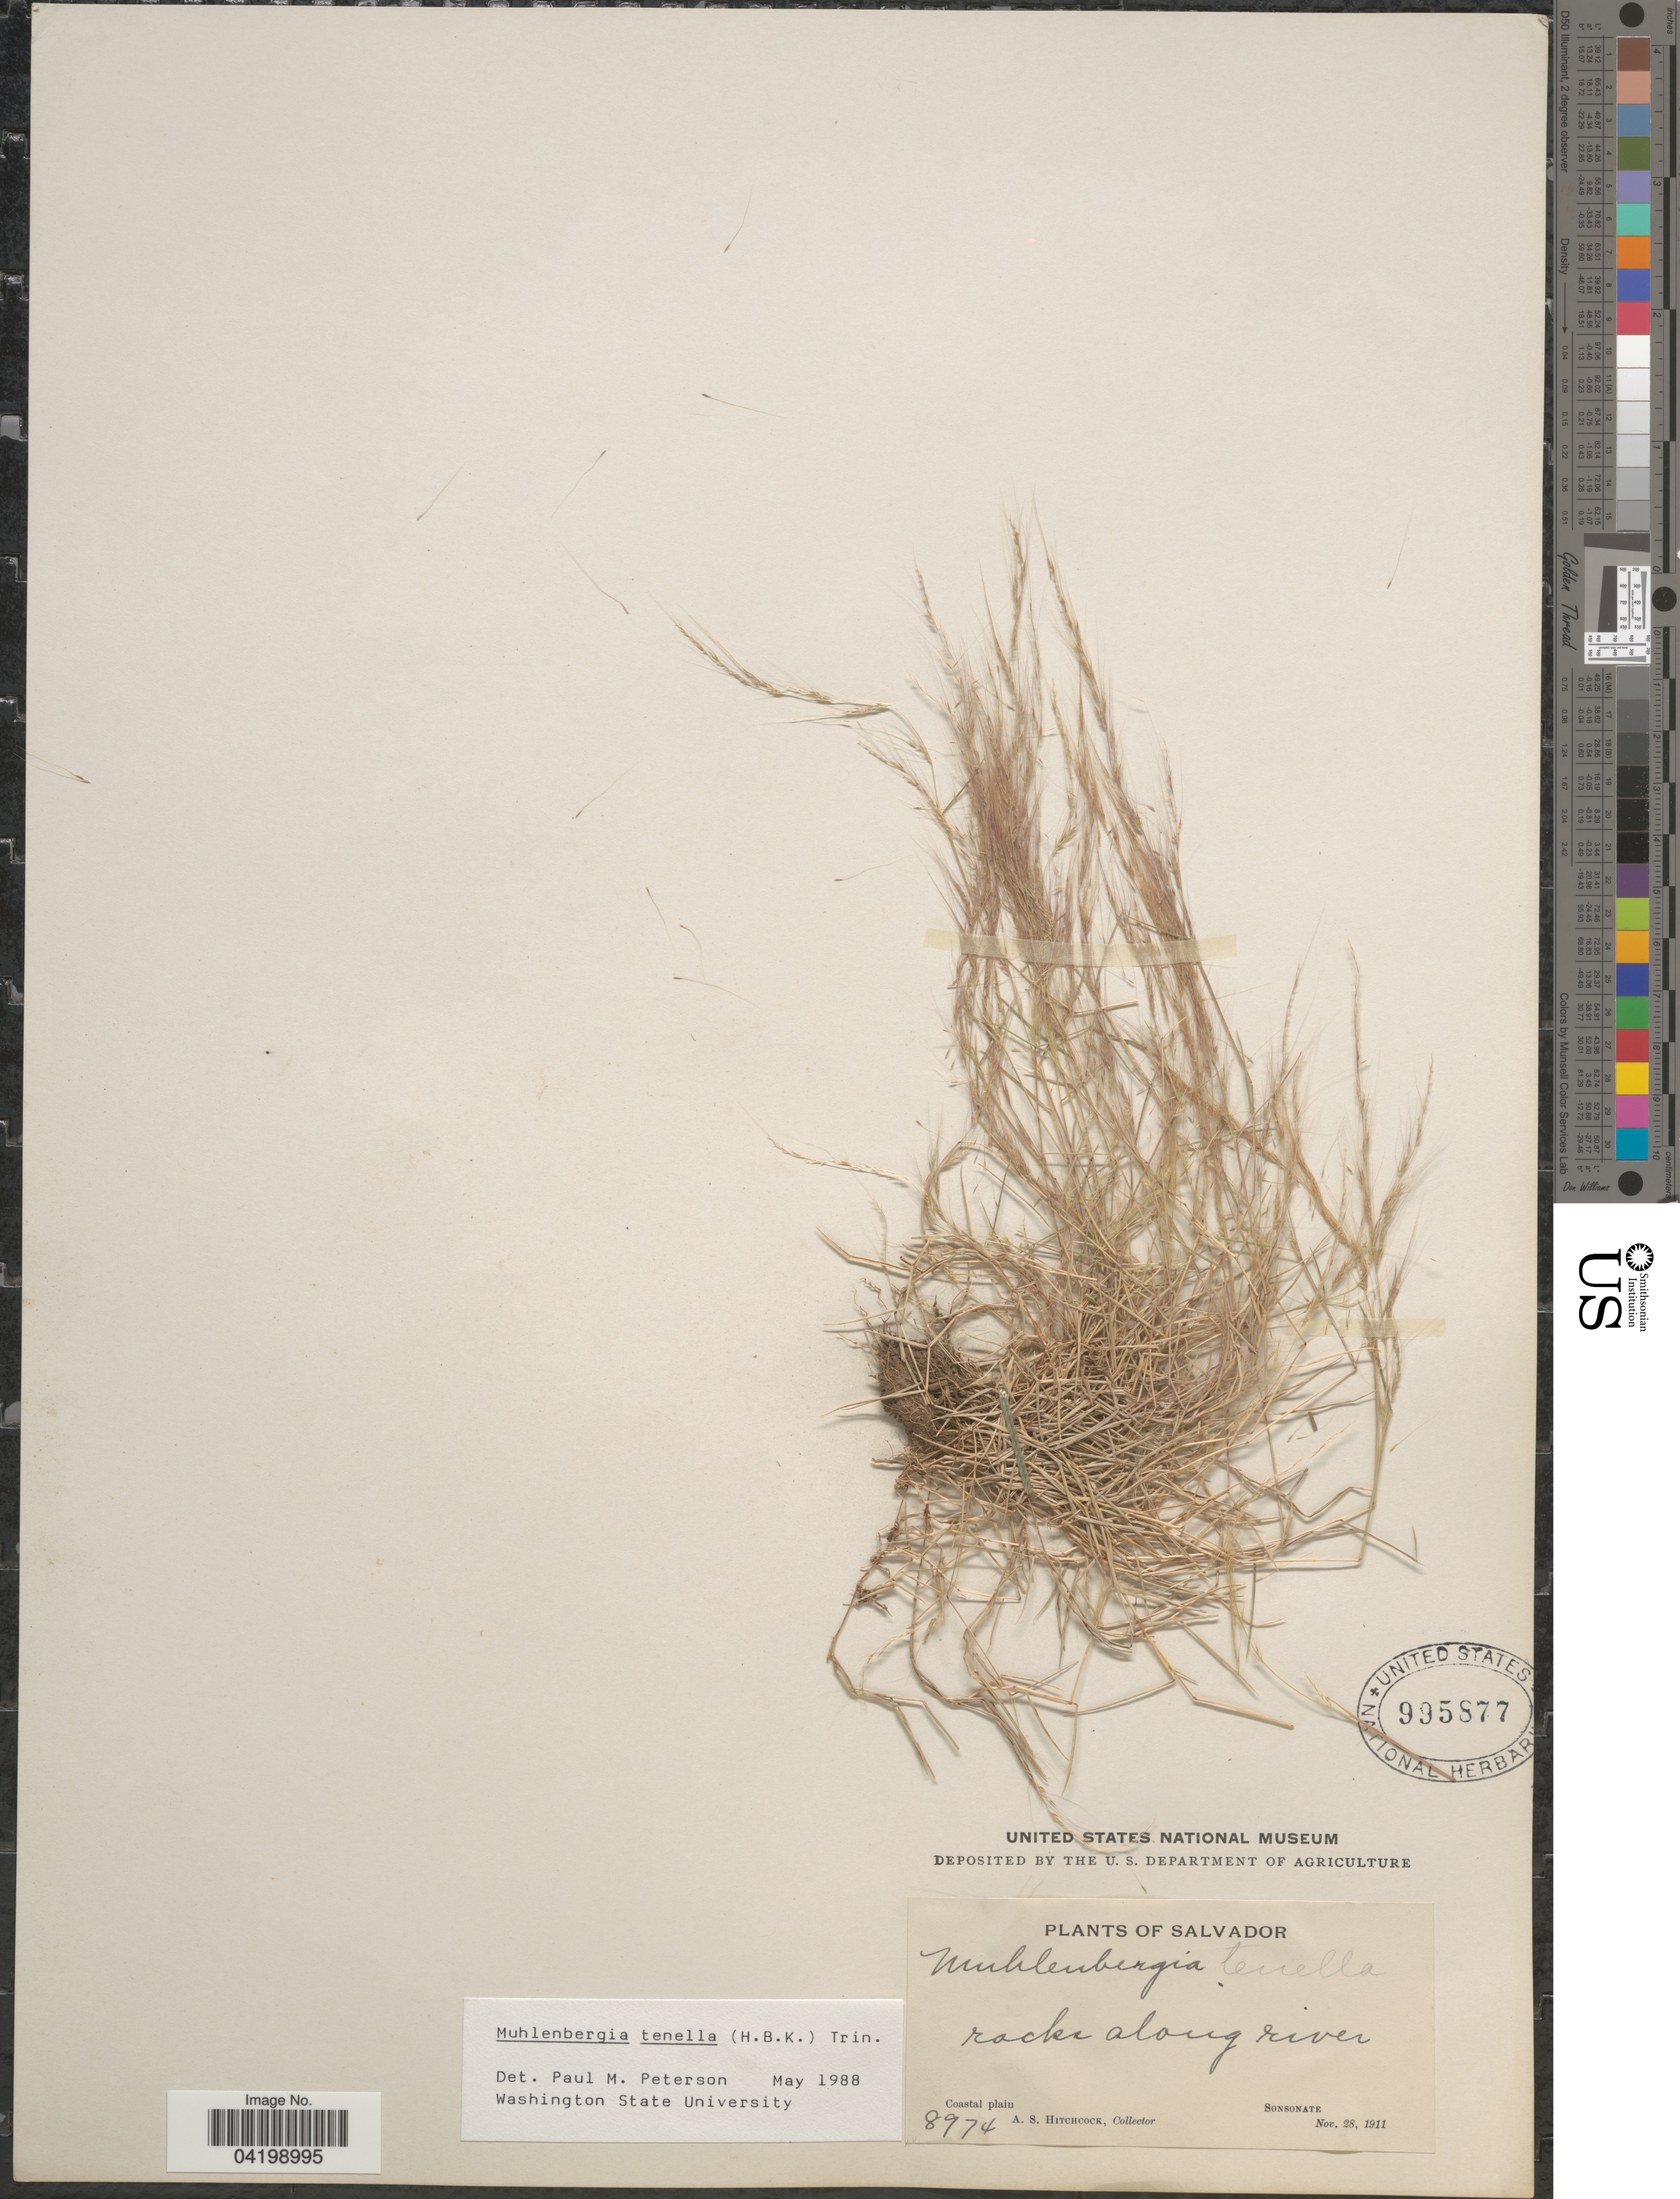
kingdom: Plantae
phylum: Tracheophyta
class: Liliopsida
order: Poales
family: Poaceae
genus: Muhlenbergia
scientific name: Muhlenbergia tenella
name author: (Kunth) Trin.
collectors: A. S. Hitchcock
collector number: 8974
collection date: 1911-11-28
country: El Salvador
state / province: Sonsonate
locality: Coastal plain.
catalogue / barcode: US 995877